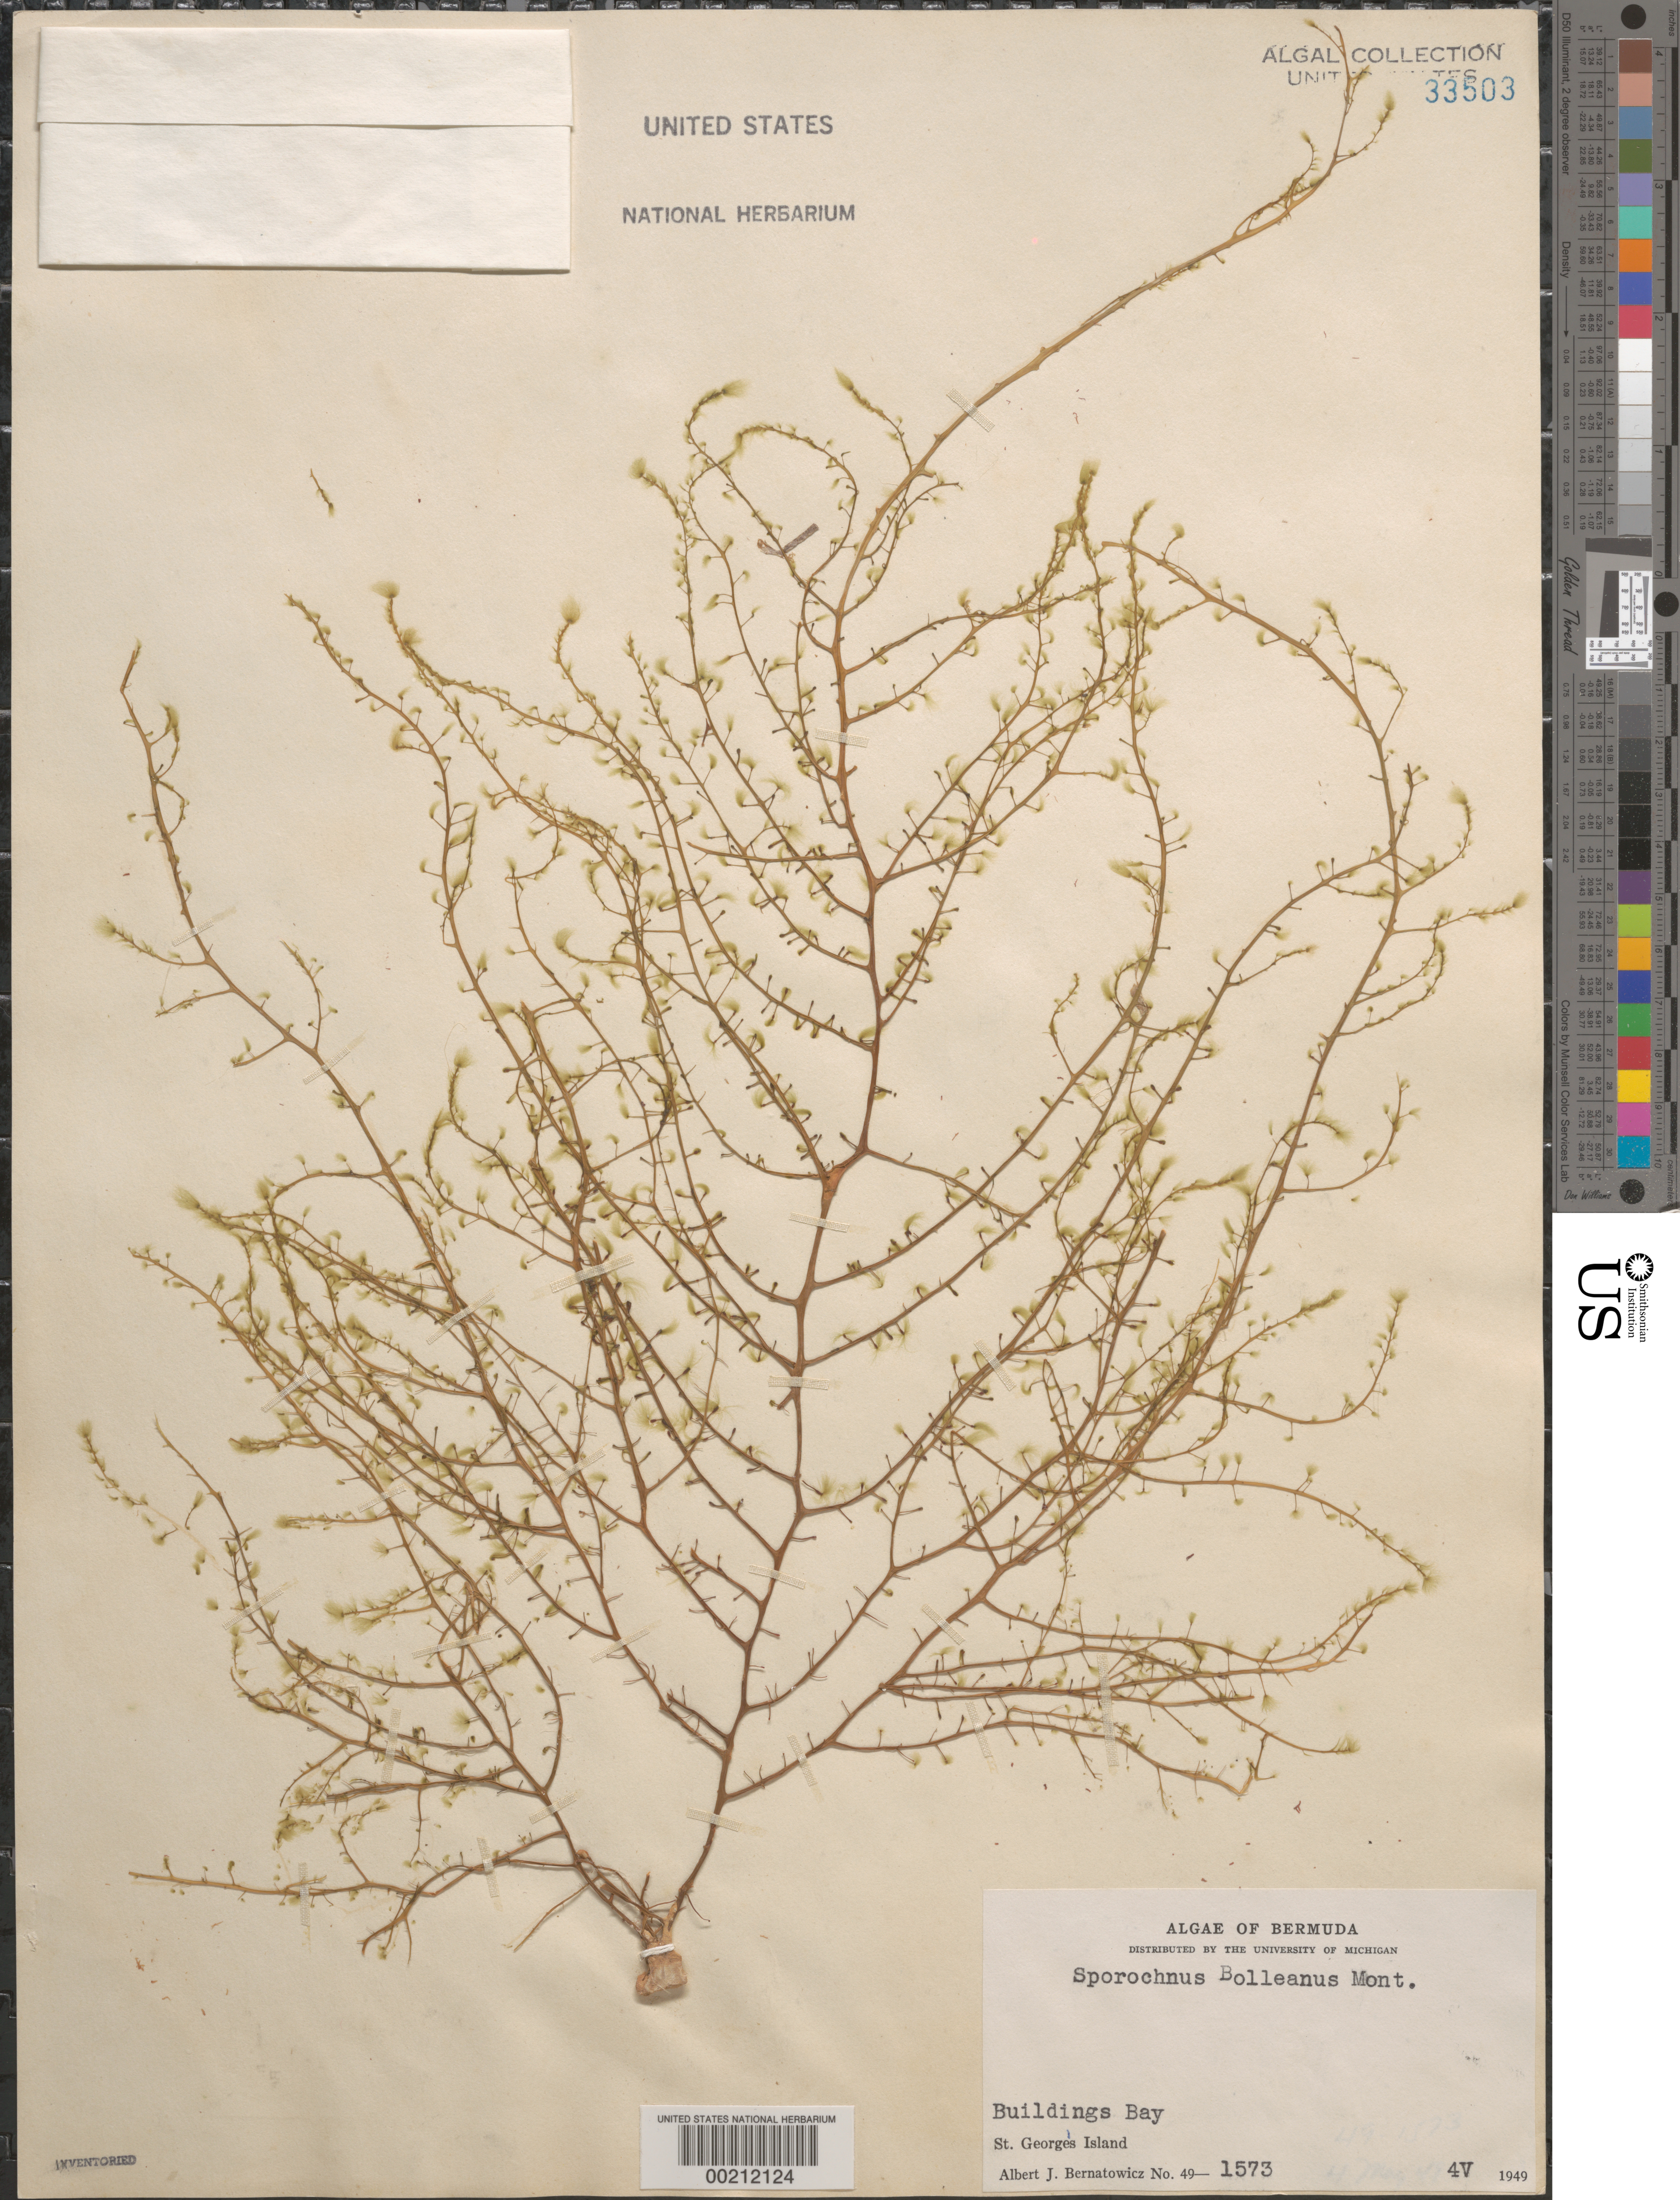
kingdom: Chromista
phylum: Ochrophyta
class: Phaeophyceae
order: Sporochnales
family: Sporochnaceae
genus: Sporochnus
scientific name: Sporochnus bolleanus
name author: Mont.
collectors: A. Bernatowicz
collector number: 49-1573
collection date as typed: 04 May 1949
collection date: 1949-05-04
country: Bermuda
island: St. George's Island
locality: Buildings Bay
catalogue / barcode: US 33503